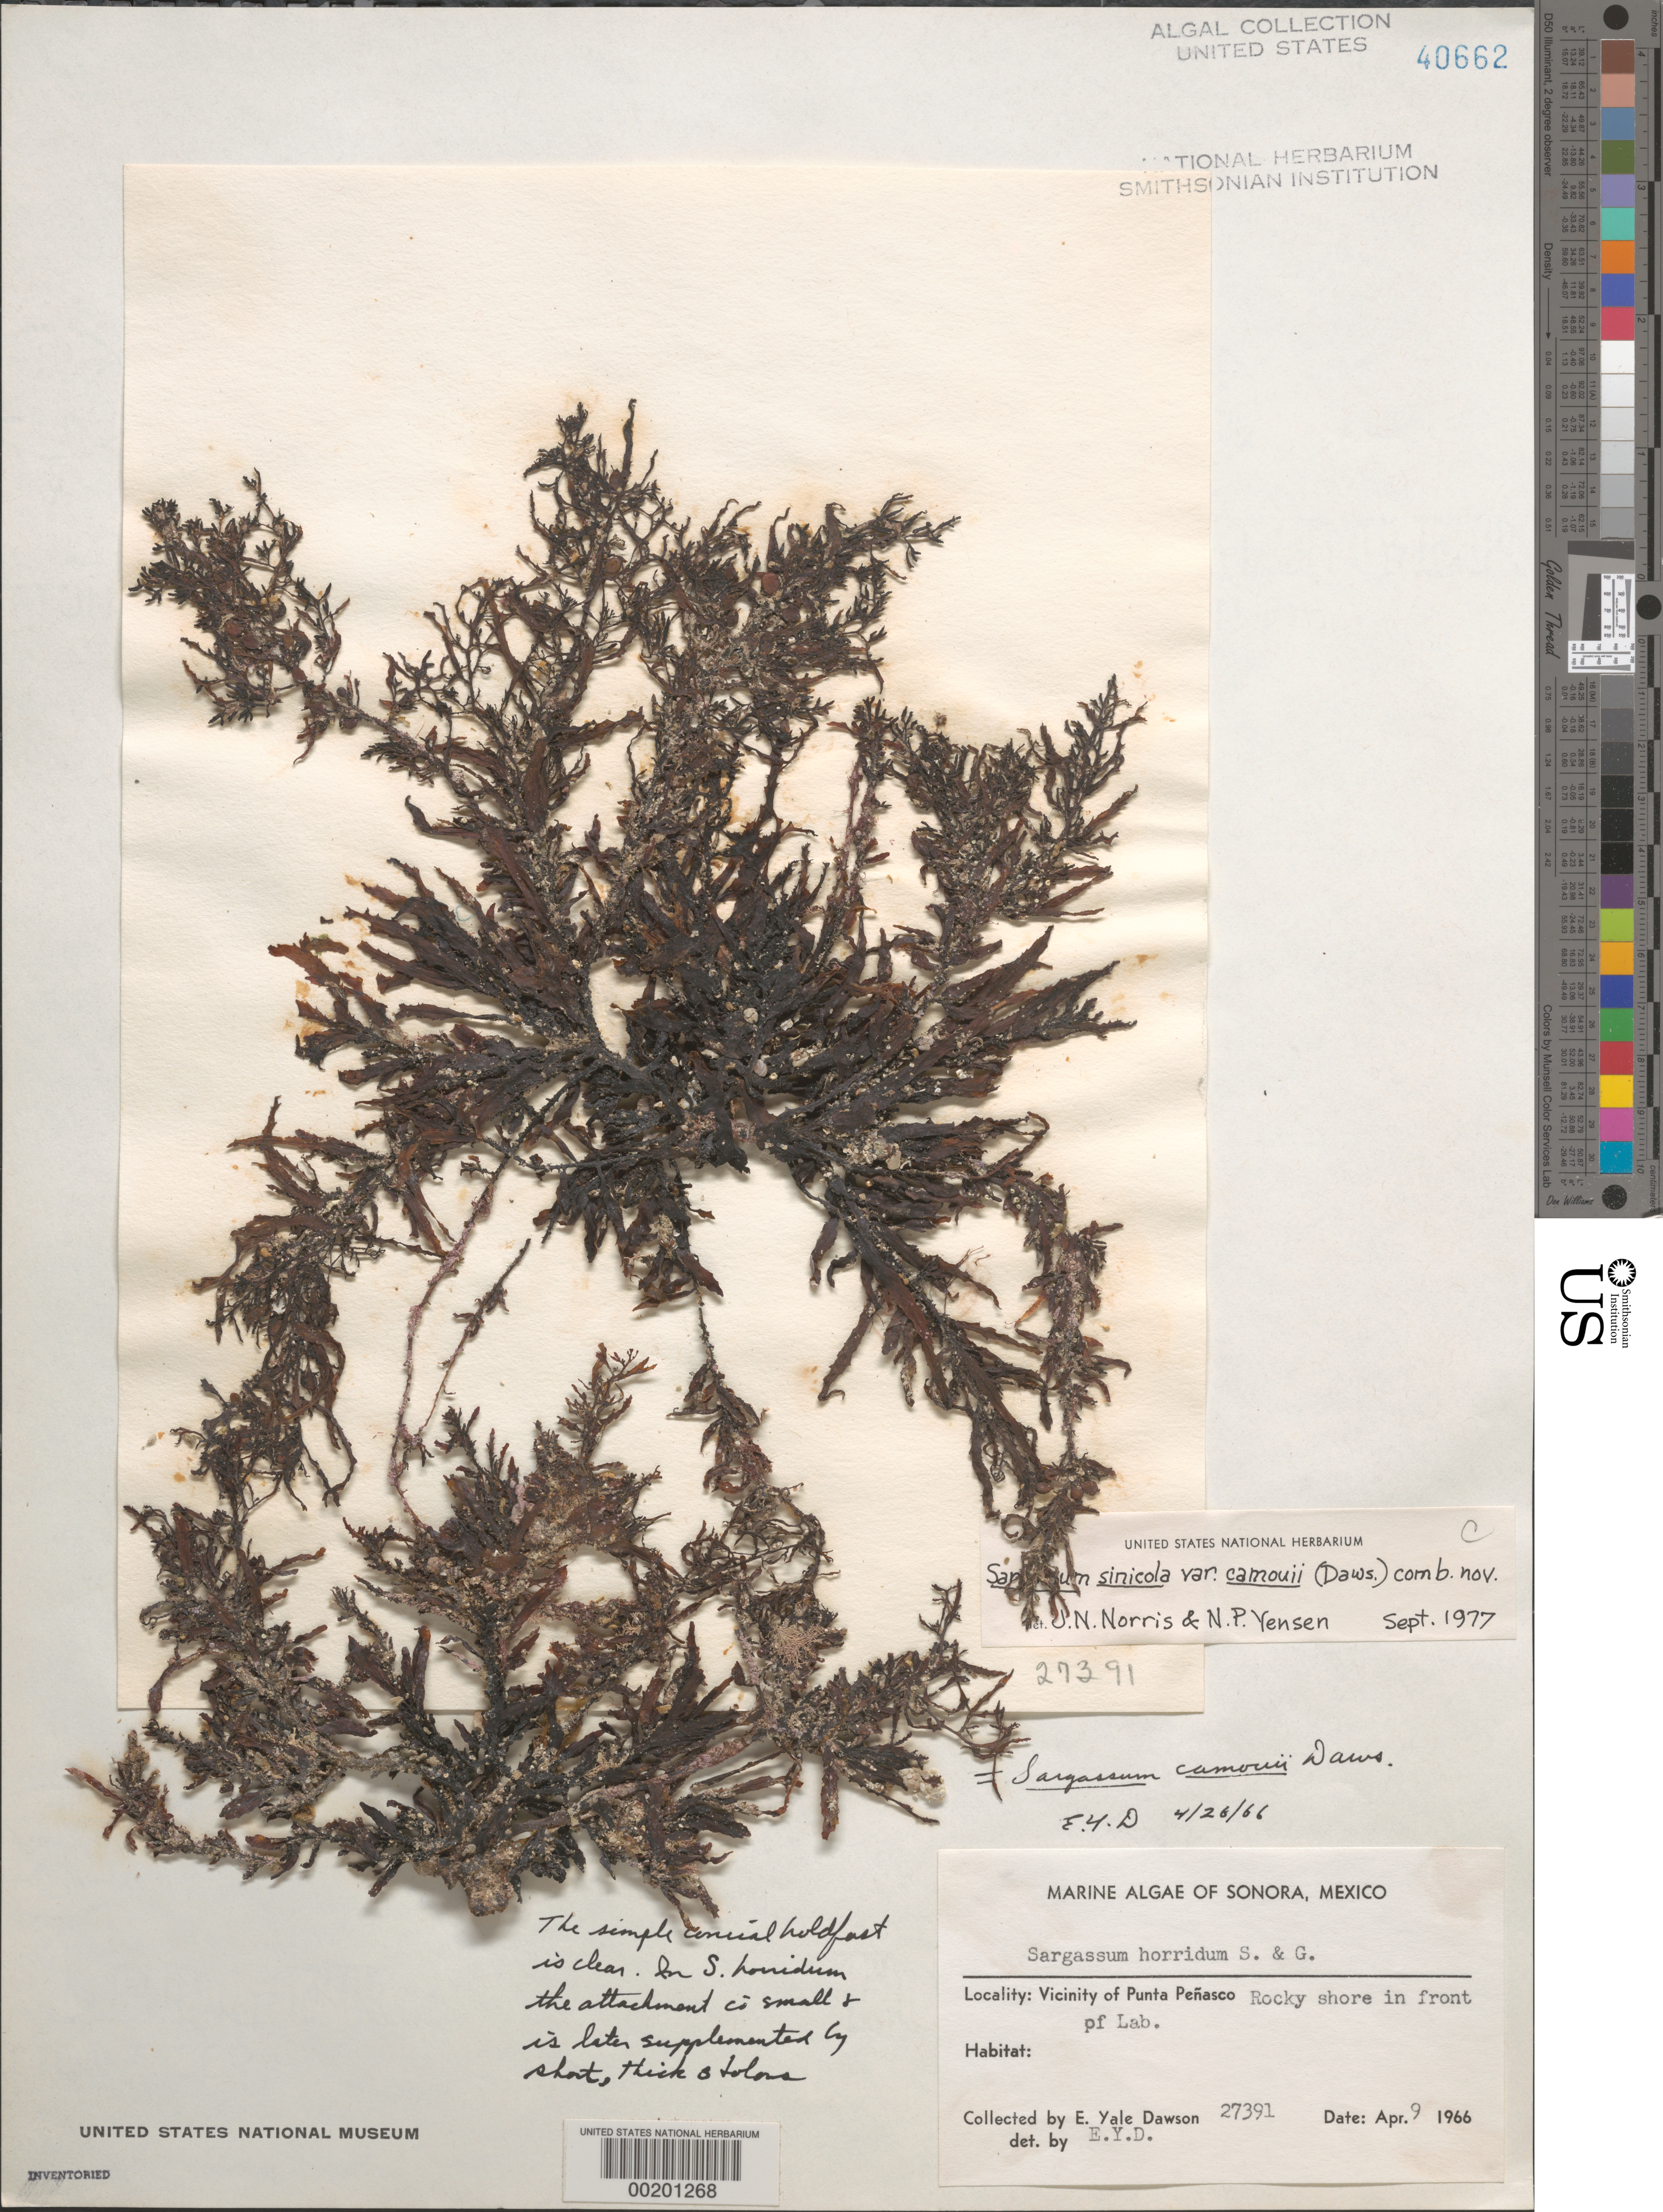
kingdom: Chromista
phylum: Ochrophyta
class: Phaeophyceae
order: Fucales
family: Sargassaceae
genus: Sargassum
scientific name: Sargassum sinicola var. camouii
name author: (E.Y. Dawson) J.N. Norris & Yensen in McCourt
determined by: Norris, J. N.; Yensen, N. P.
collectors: E. Y. Dawson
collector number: EYD 27391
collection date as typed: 09 Apr 1966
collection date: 1966-04-09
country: Mexico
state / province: Sonora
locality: Punta Penasco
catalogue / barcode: US 40662